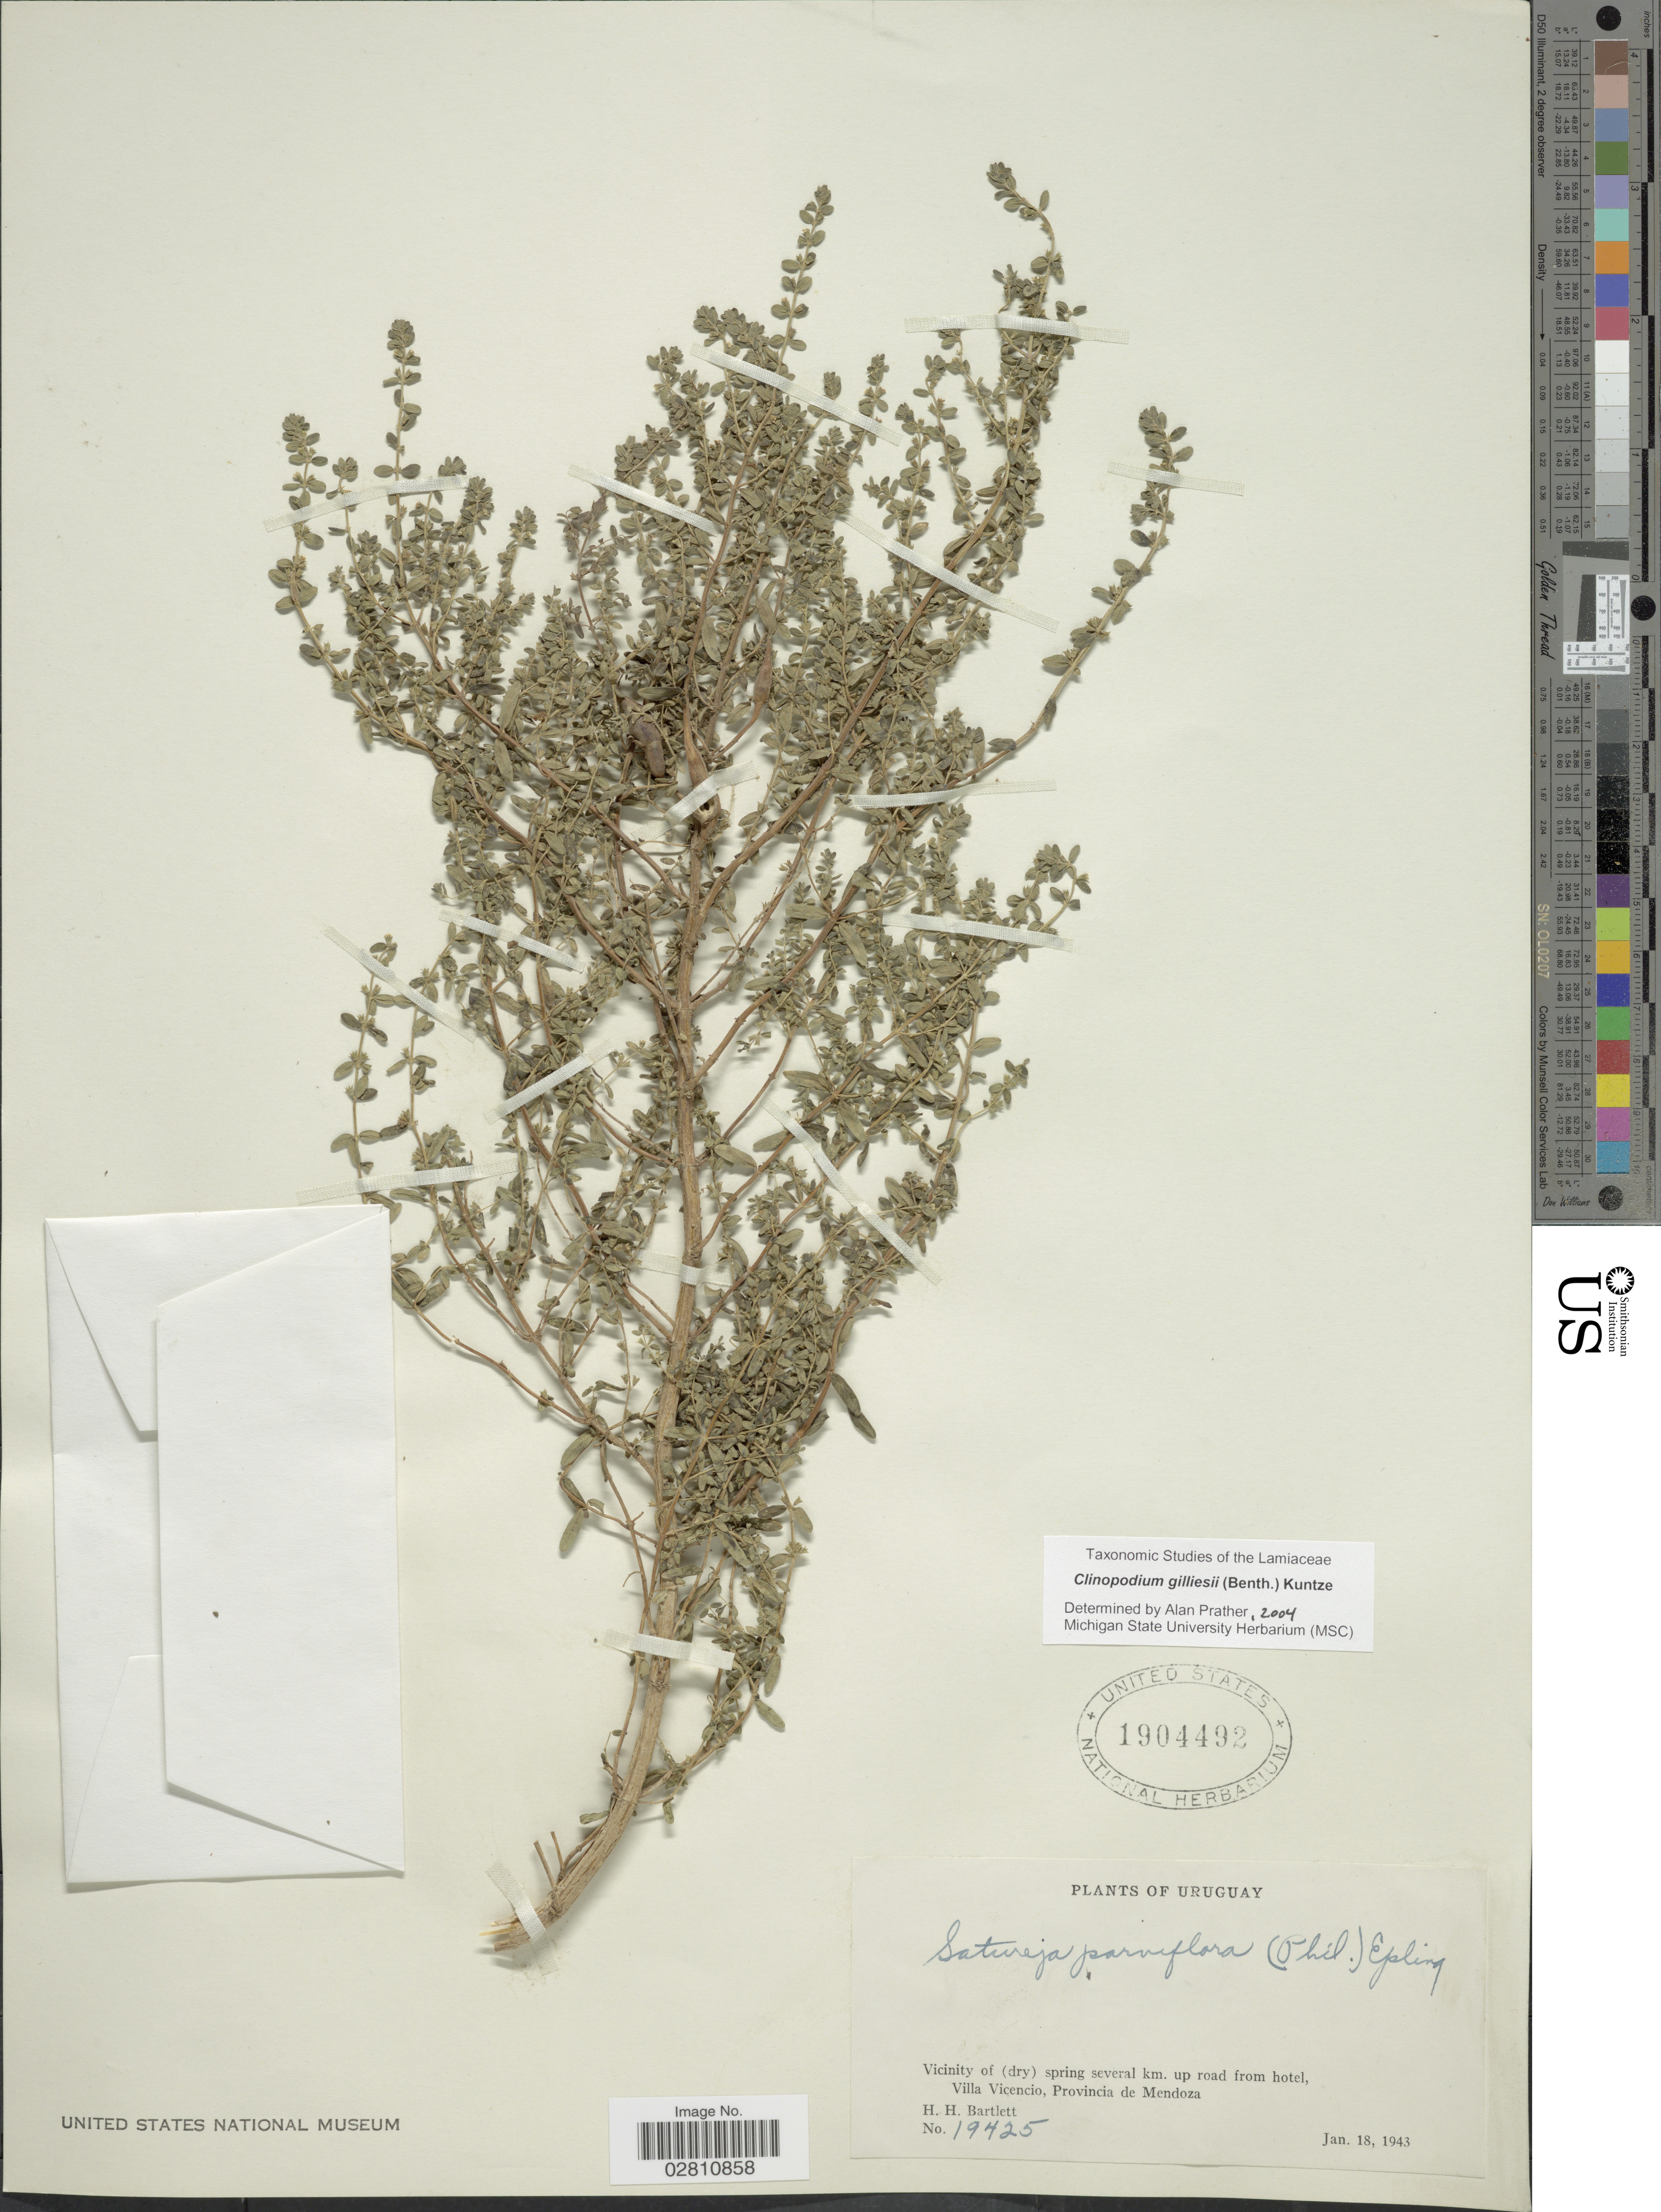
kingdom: Plantae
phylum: Tracheophyta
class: Magnoliopsida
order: Lamiales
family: Lamiaceae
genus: Clinopodium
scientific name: Clinopodium gilliesii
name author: (Benth.) Kuntze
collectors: H. H. Bartlett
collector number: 19425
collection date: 1943-01-18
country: Uruguay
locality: Vicinity of (dry) spring several km. up road from hotel, Villa Vicencio, Provincia de Mendoza.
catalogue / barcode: US 1904492